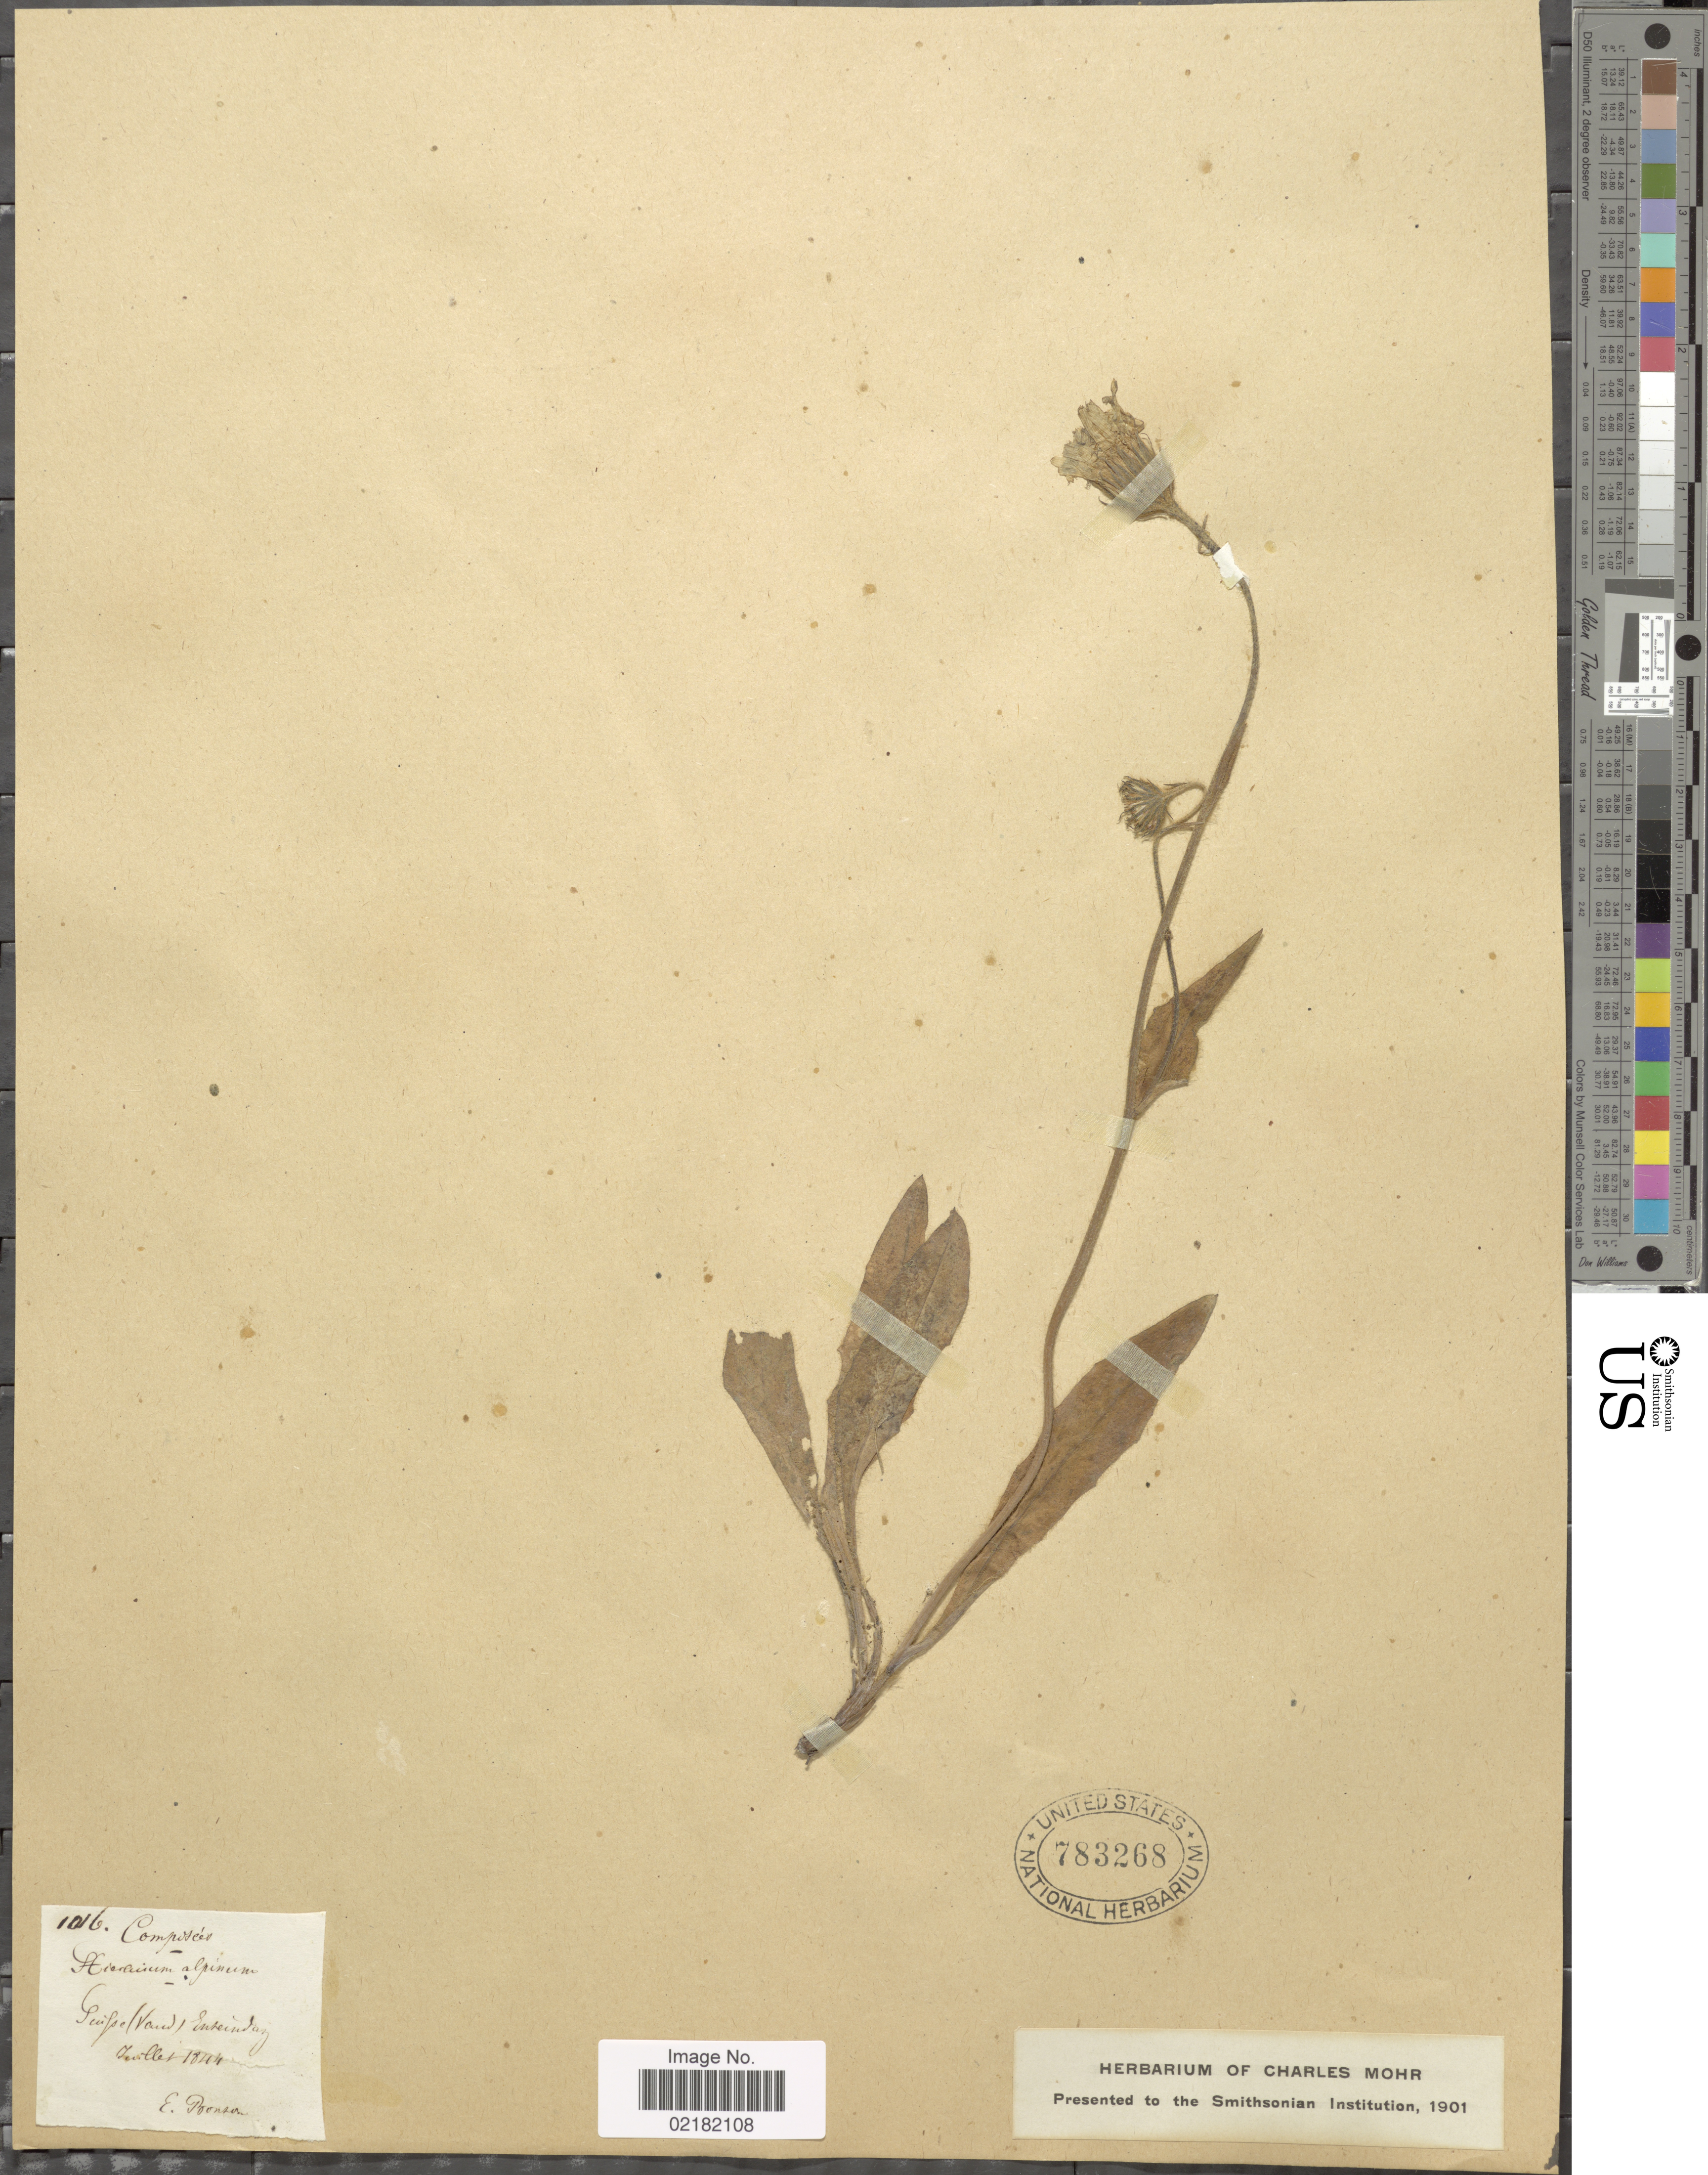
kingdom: Plantae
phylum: Tracheophyta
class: Magnoliopsida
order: Asterales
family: Asteraceae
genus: Hieracium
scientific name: Hieracium alpinum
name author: L.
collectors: E. Bonson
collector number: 1016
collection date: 1844-07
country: Switzerland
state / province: Vaud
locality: Siosse, Enheimaz. [interpreted]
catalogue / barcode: US 783268